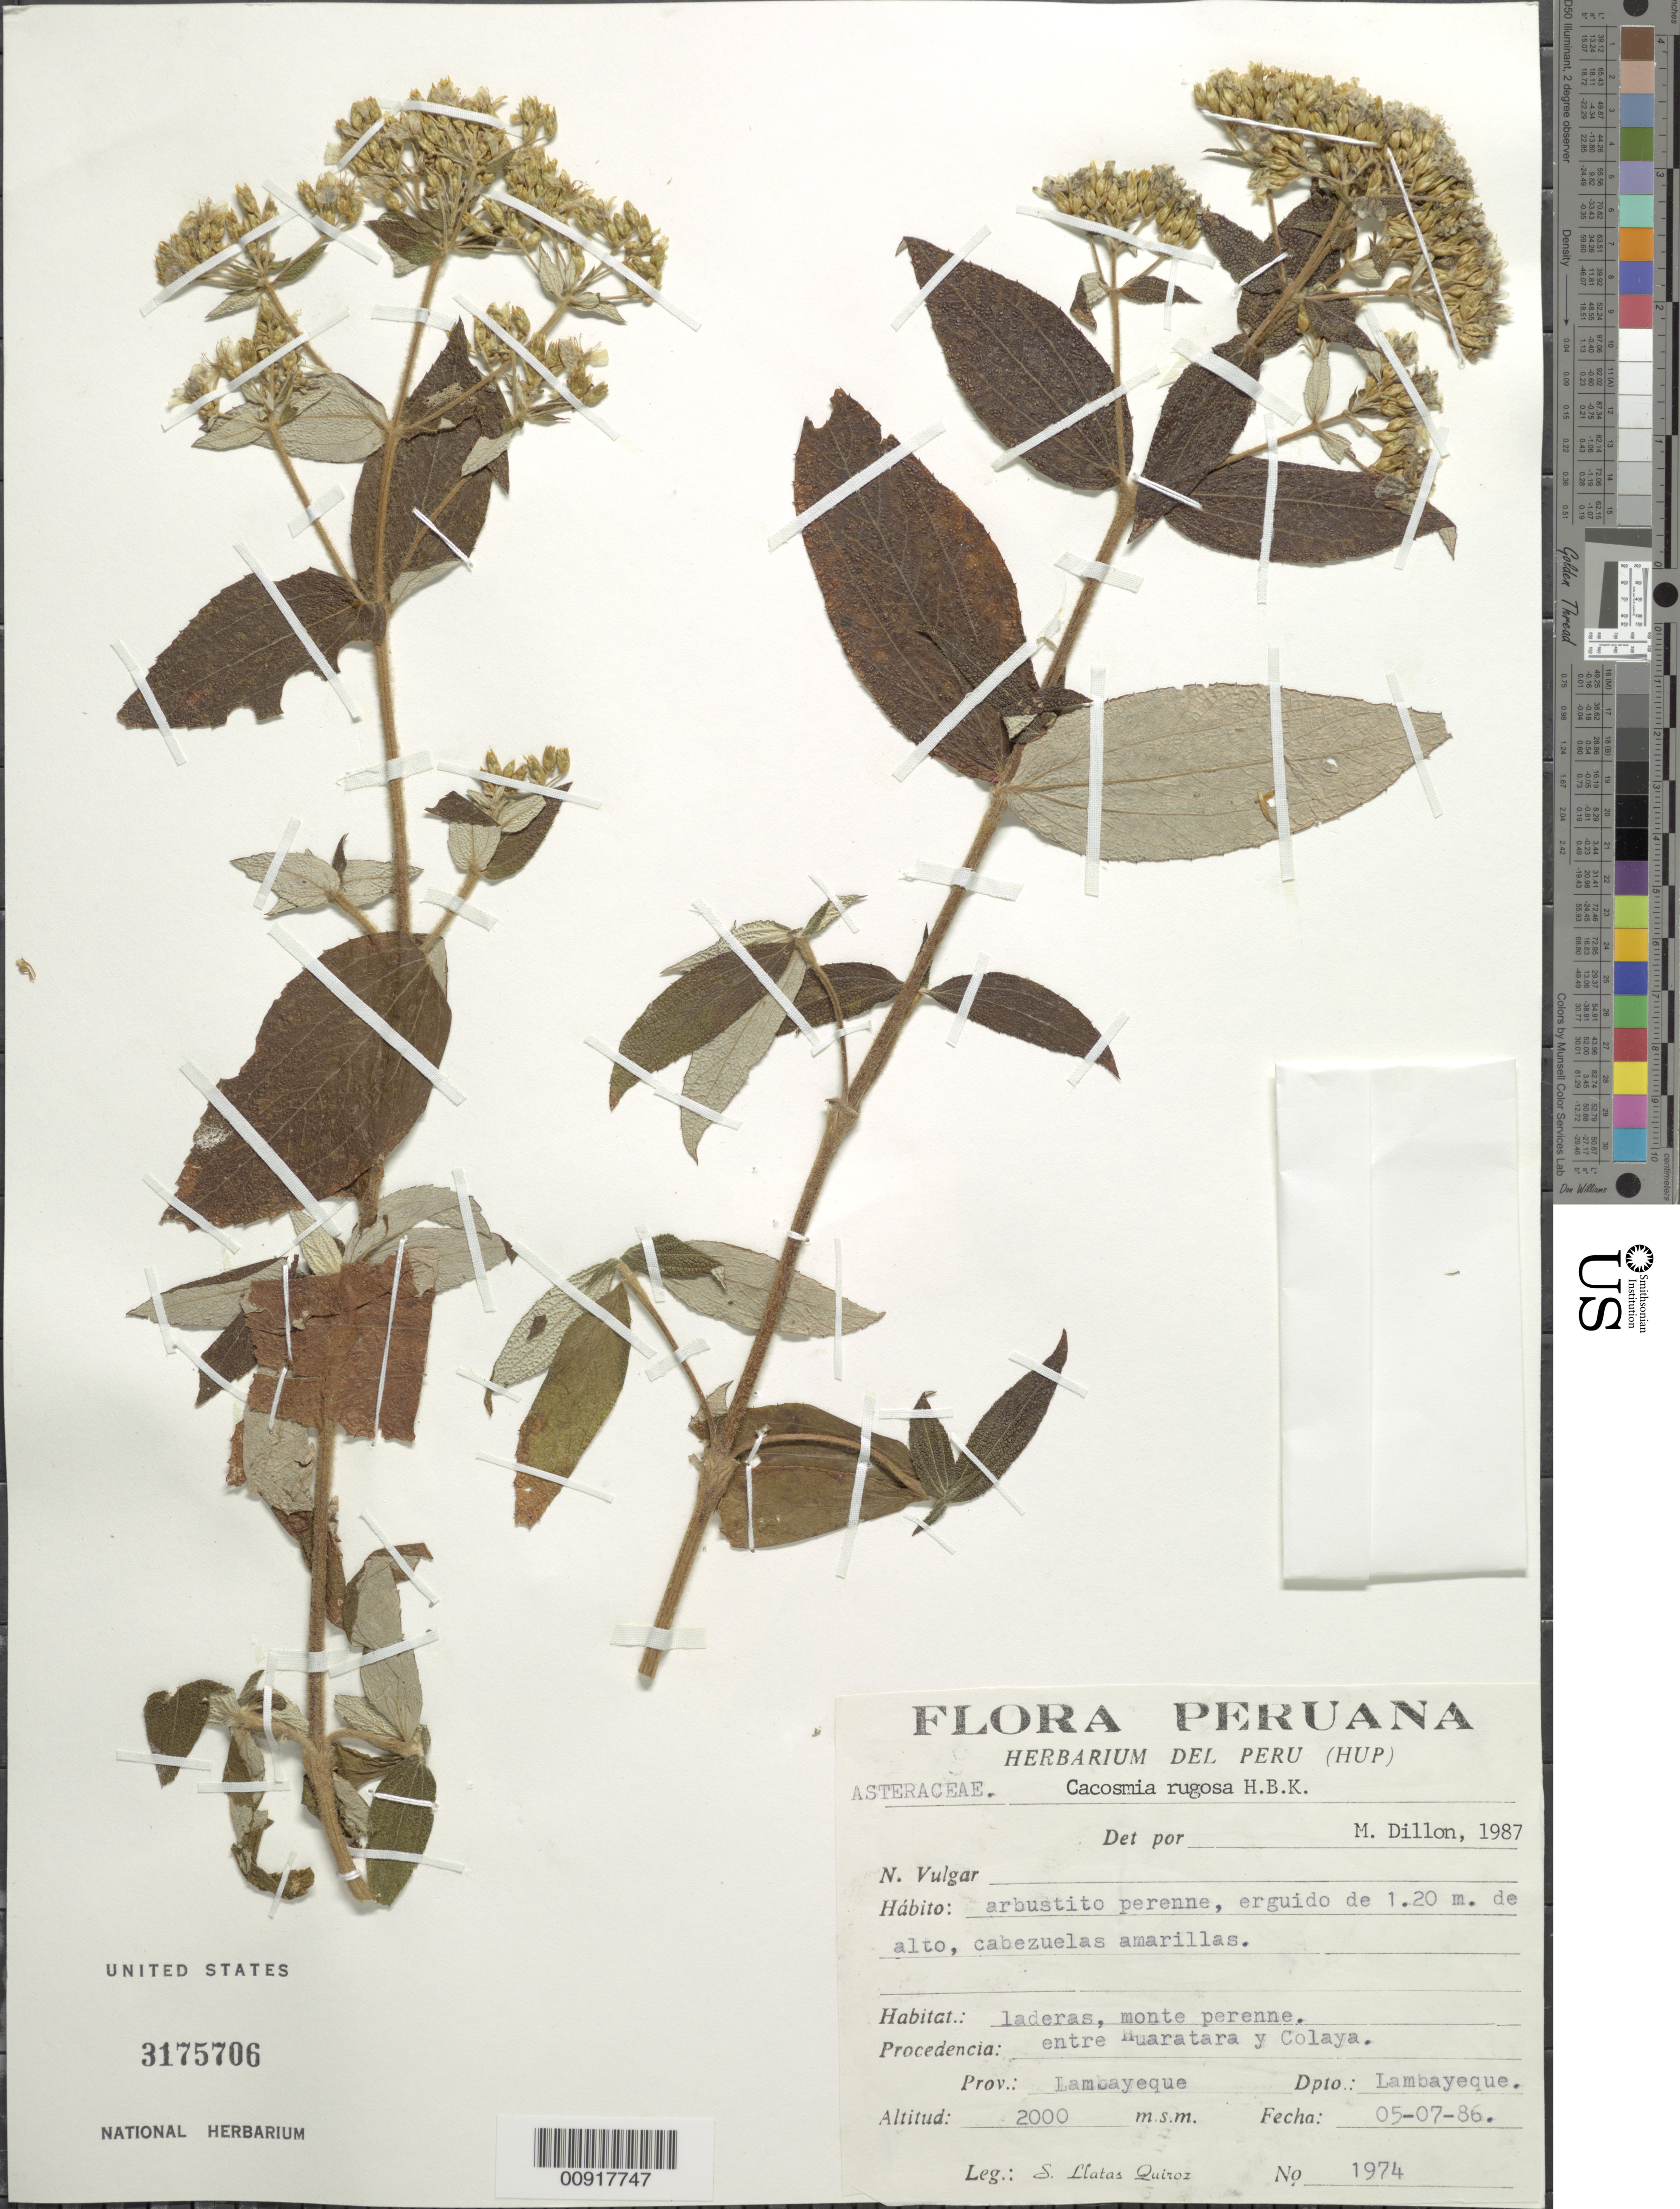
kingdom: Plantae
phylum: Tracheophyta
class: Magnoliopsida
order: Asterales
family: Asteraceae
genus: Cacosmia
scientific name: Cacosmia rugosa var. nivea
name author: Hieron.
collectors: S. Llatas Quiroz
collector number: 1974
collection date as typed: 5 July 1986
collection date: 1986-07-05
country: Peru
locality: Prov. Lambayeque, Dpto. Lambayeque, entre Huaratara y Colaya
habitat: Laderas, monte perenne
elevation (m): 2000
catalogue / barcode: US 3175706